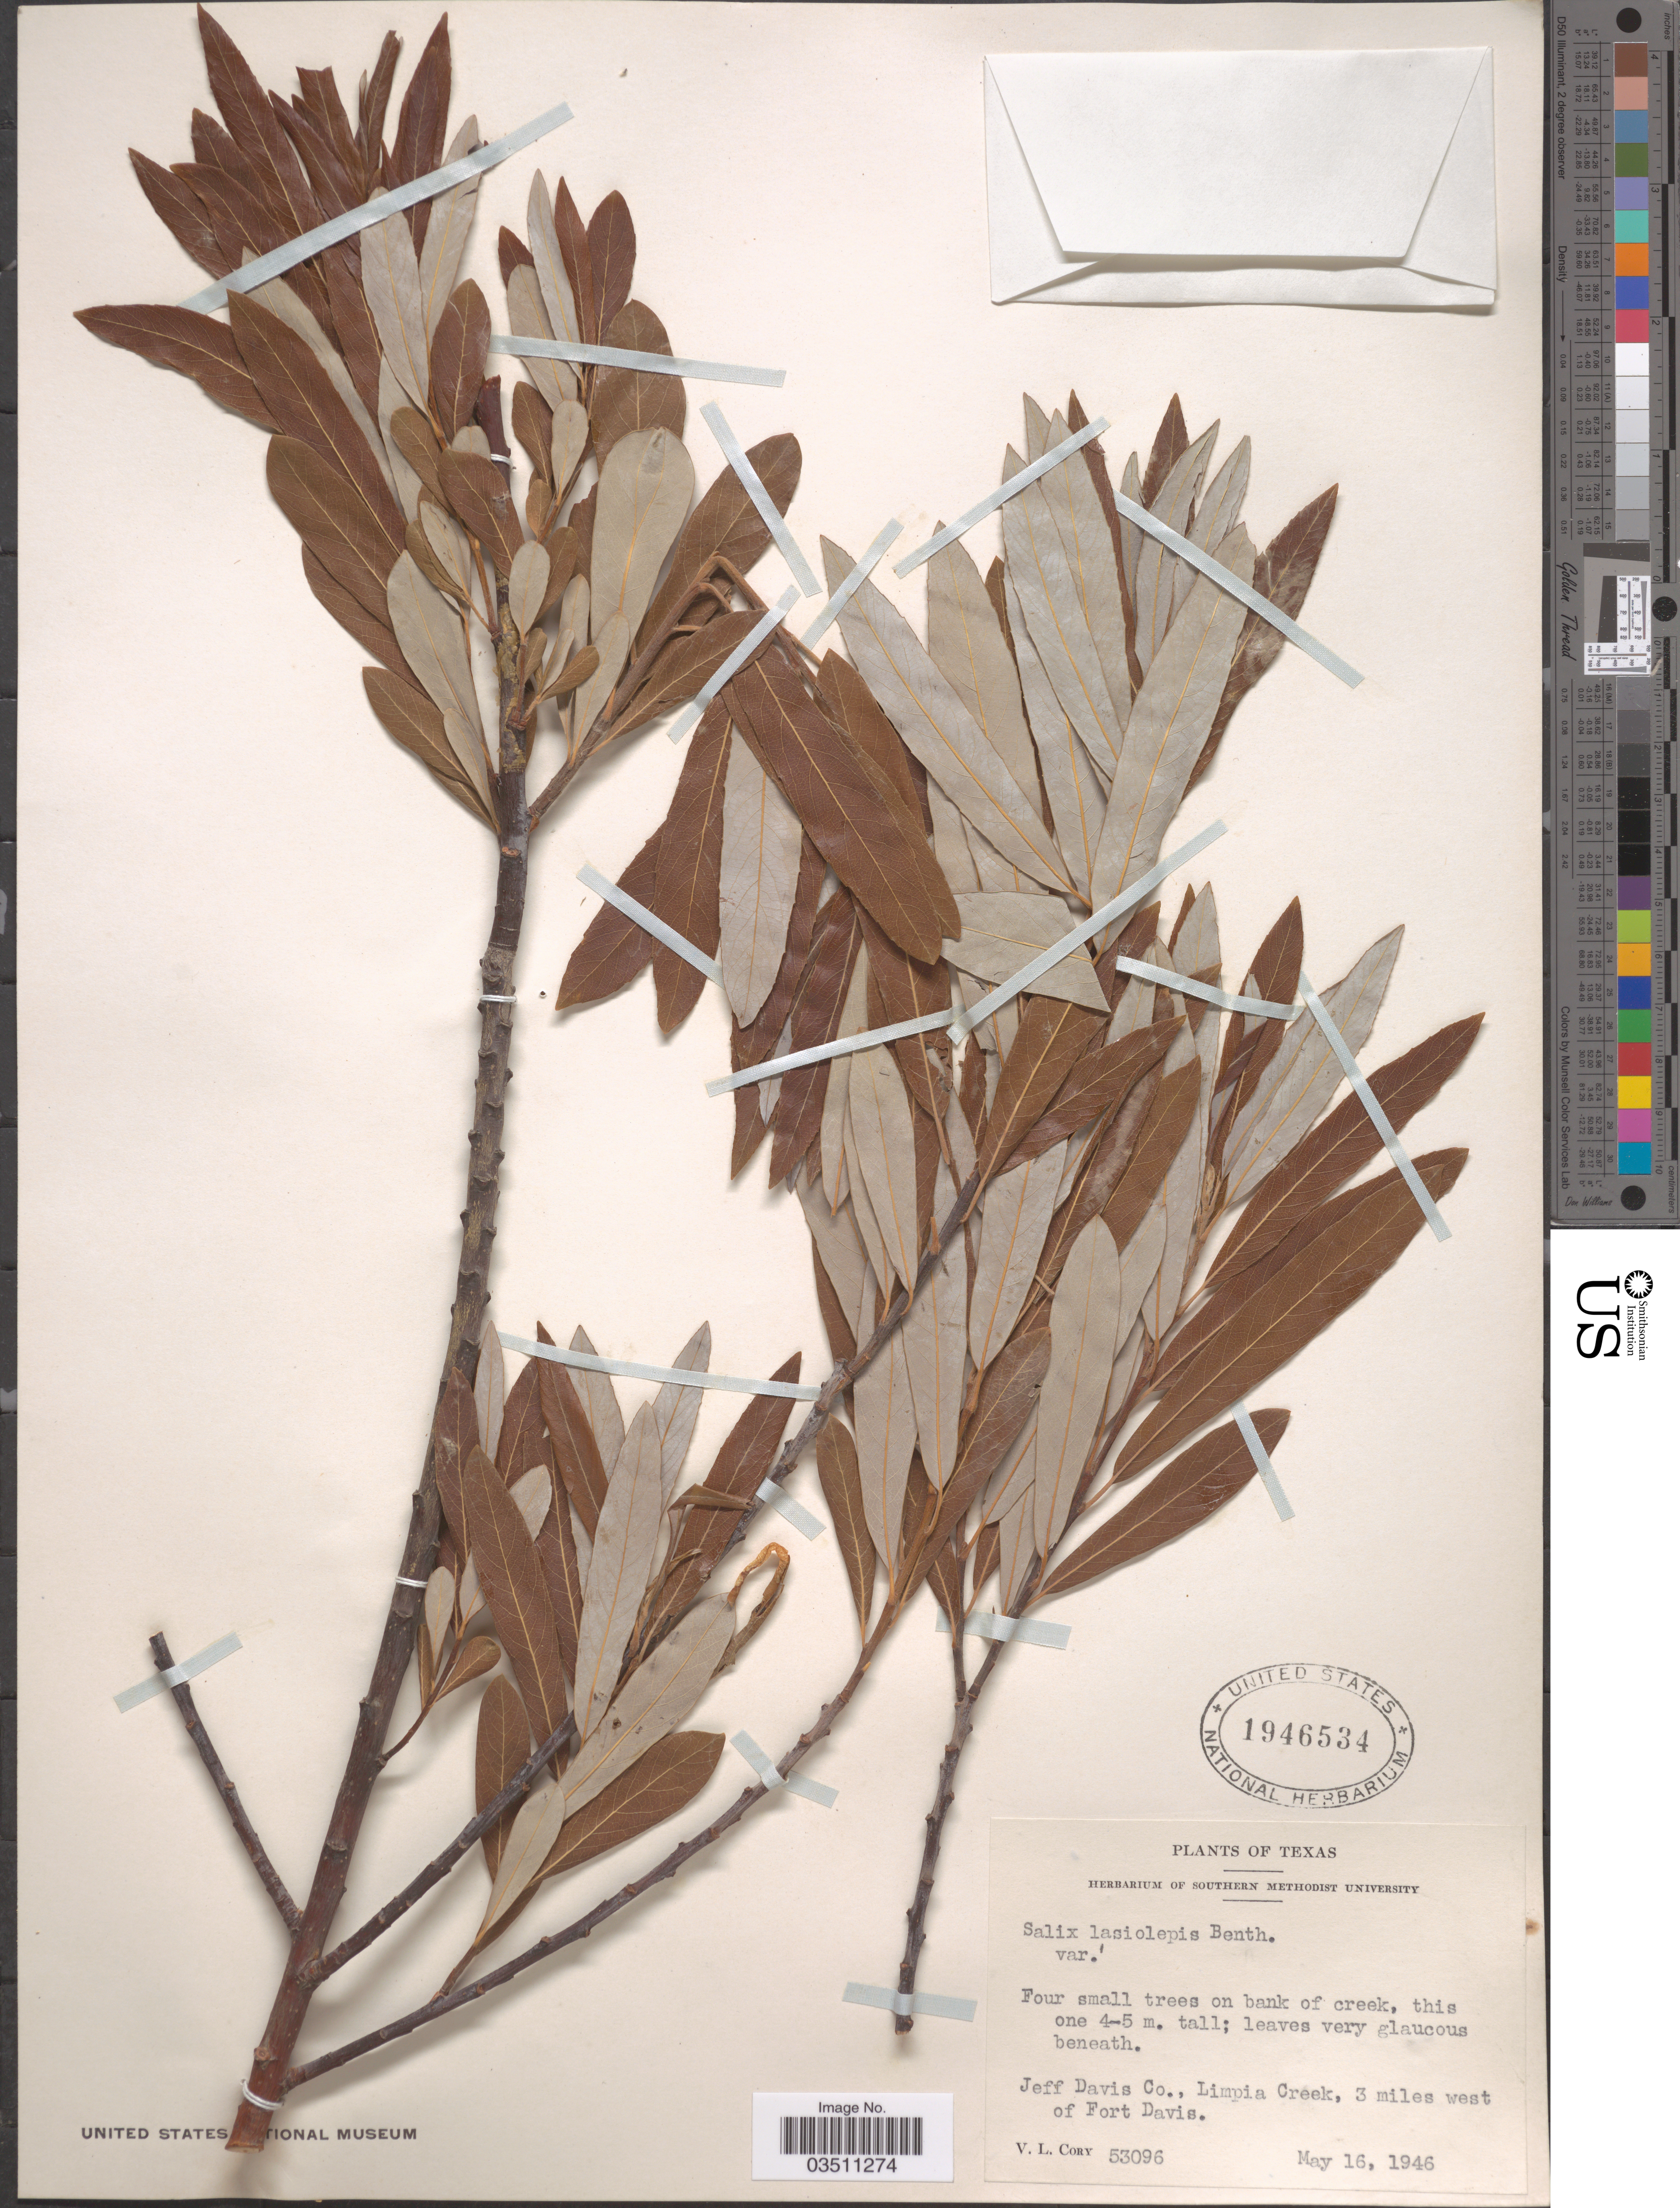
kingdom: Plantae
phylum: Tracheophyta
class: Magnoliopsida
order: Malpighiales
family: Salicaceae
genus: Salix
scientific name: Salix lasiolepis var. bracelinae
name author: C.R. Ball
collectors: V. Cory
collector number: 53096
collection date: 1946-05-16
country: United States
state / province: Texas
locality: Jeff Davis Co., Limpia Creek, 3 miles west of Fort Davis.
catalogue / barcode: US 1946534